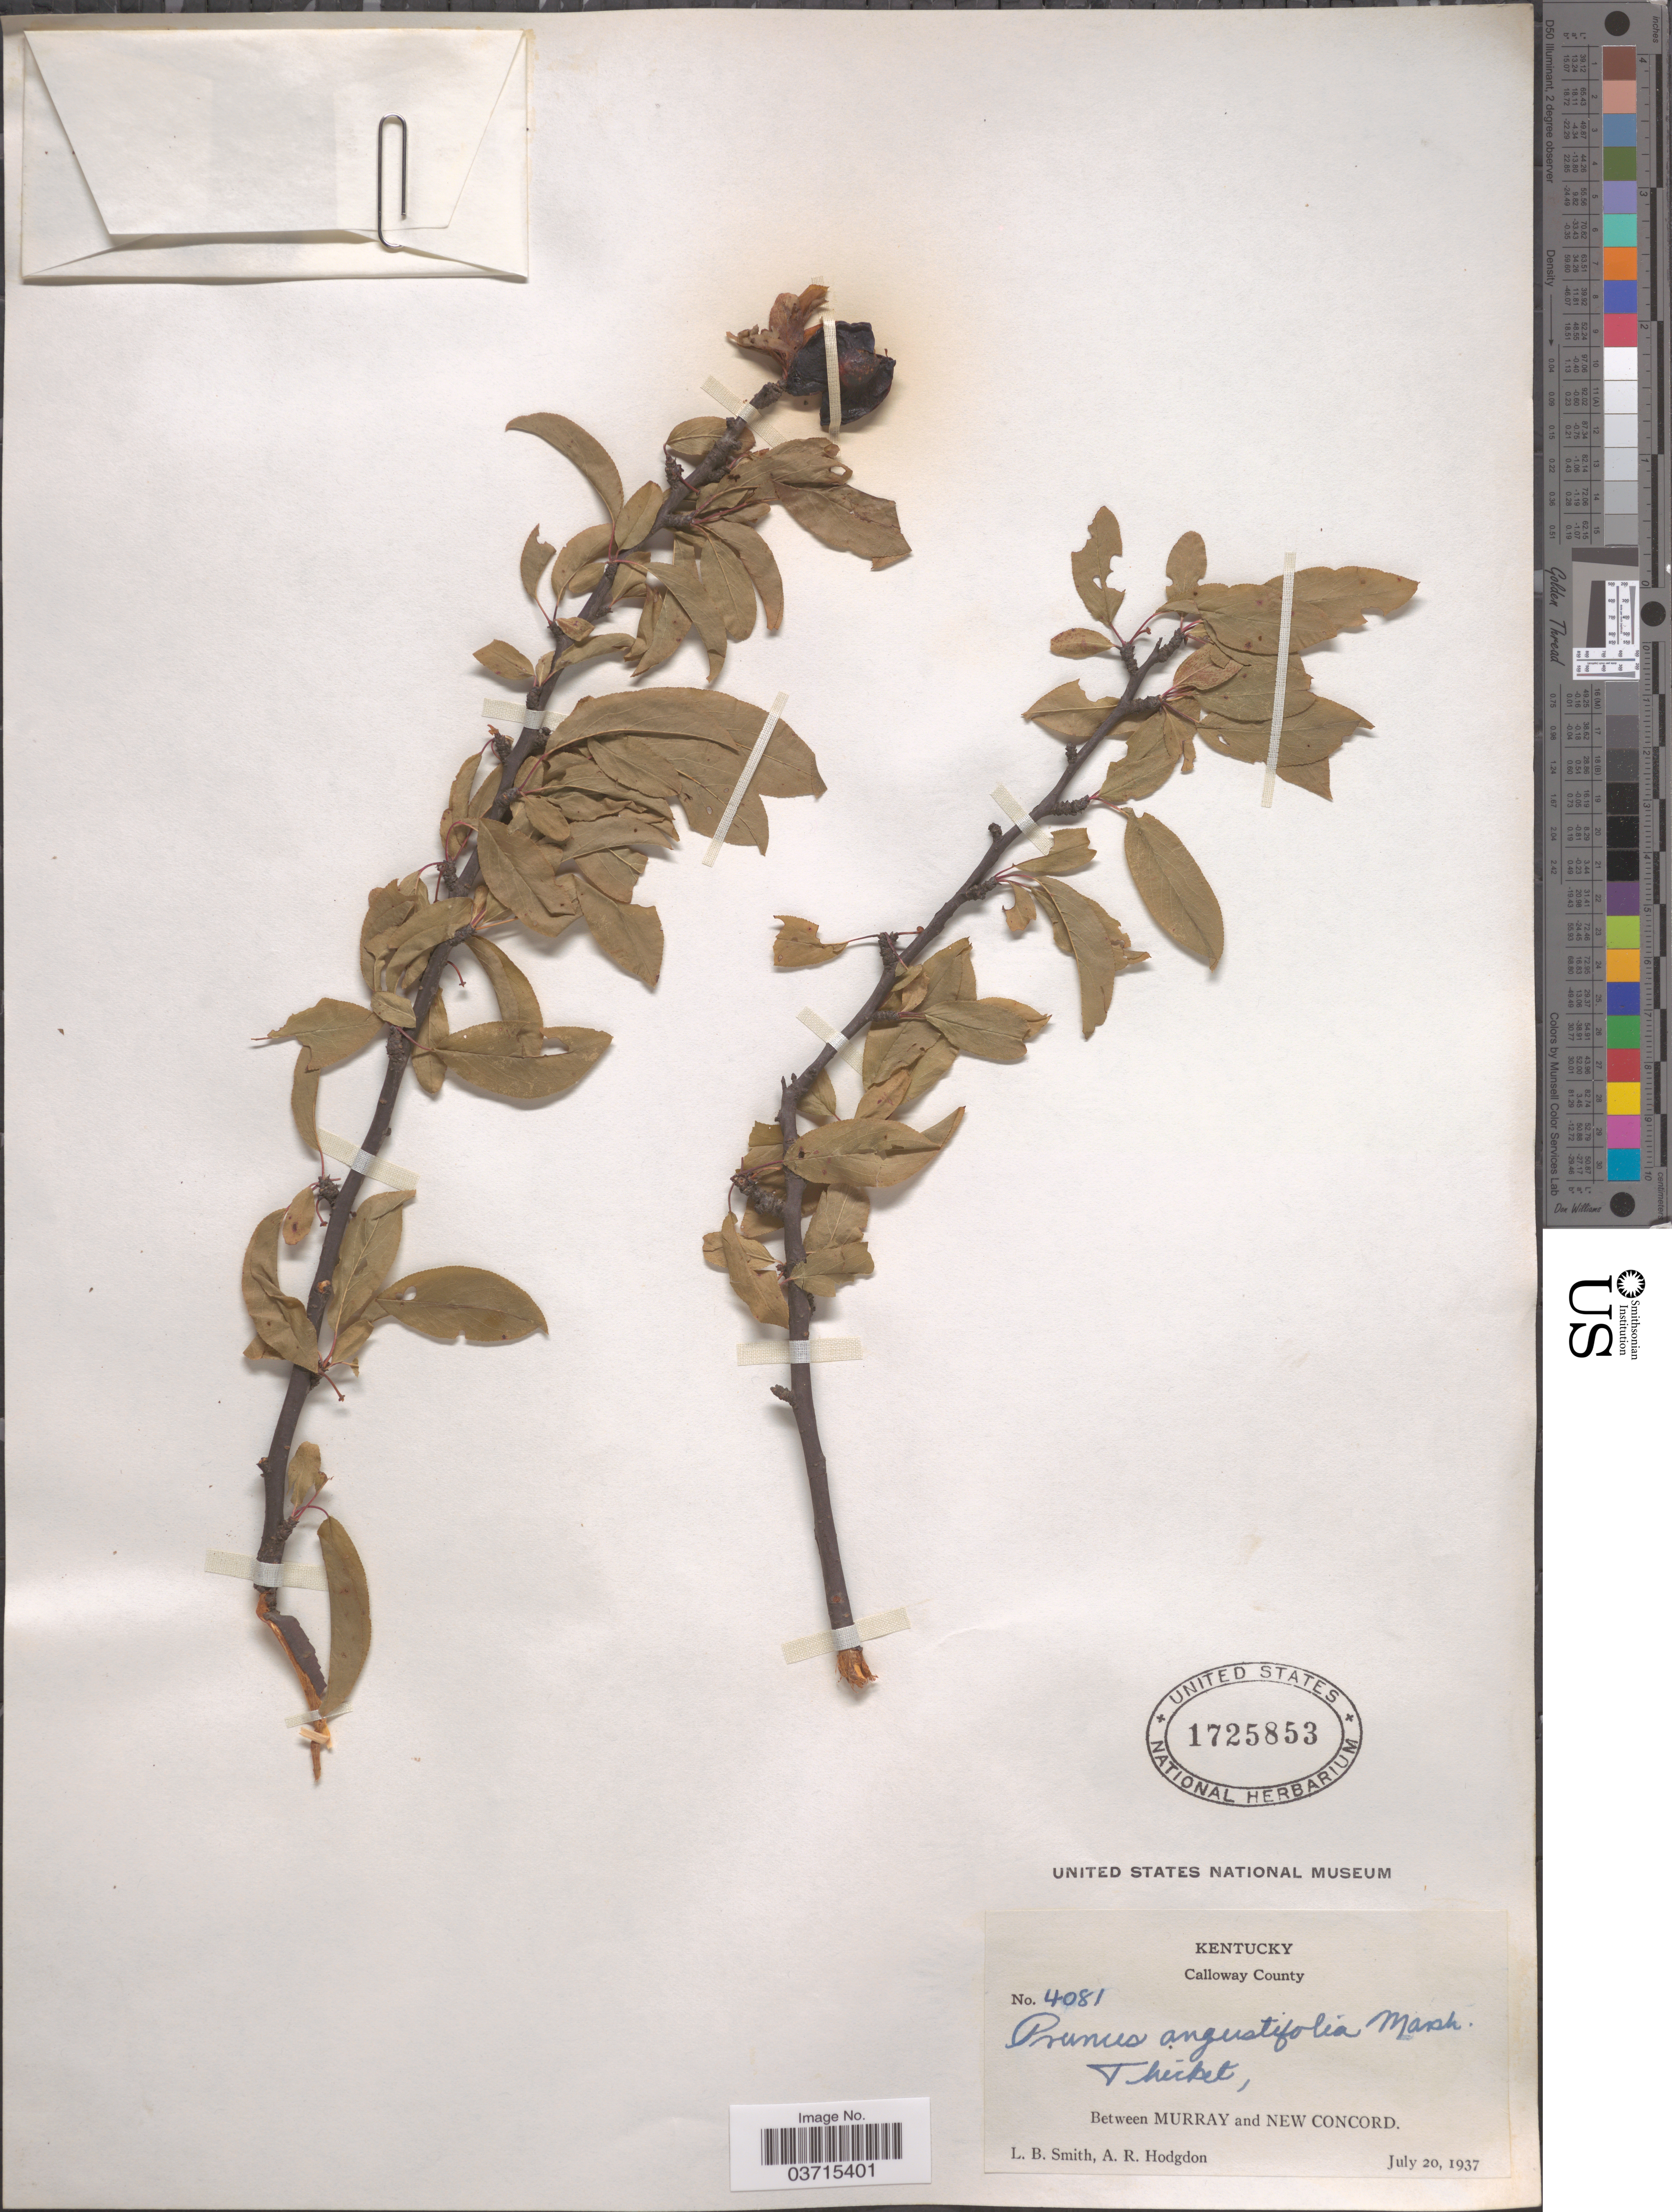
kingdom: Plantae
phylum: Tracheophyta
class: Magnoliopsida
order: Rosales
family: Rosaceae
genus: Prunus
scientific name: Prunus angustifolia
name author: Marshall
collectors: L. Smith & A. R. Hodgdon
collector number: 4081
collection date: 1937-07-20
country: United States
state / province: Kentucky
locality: Calloway County. Between Murray and New Concord.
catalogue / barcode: US 1725853